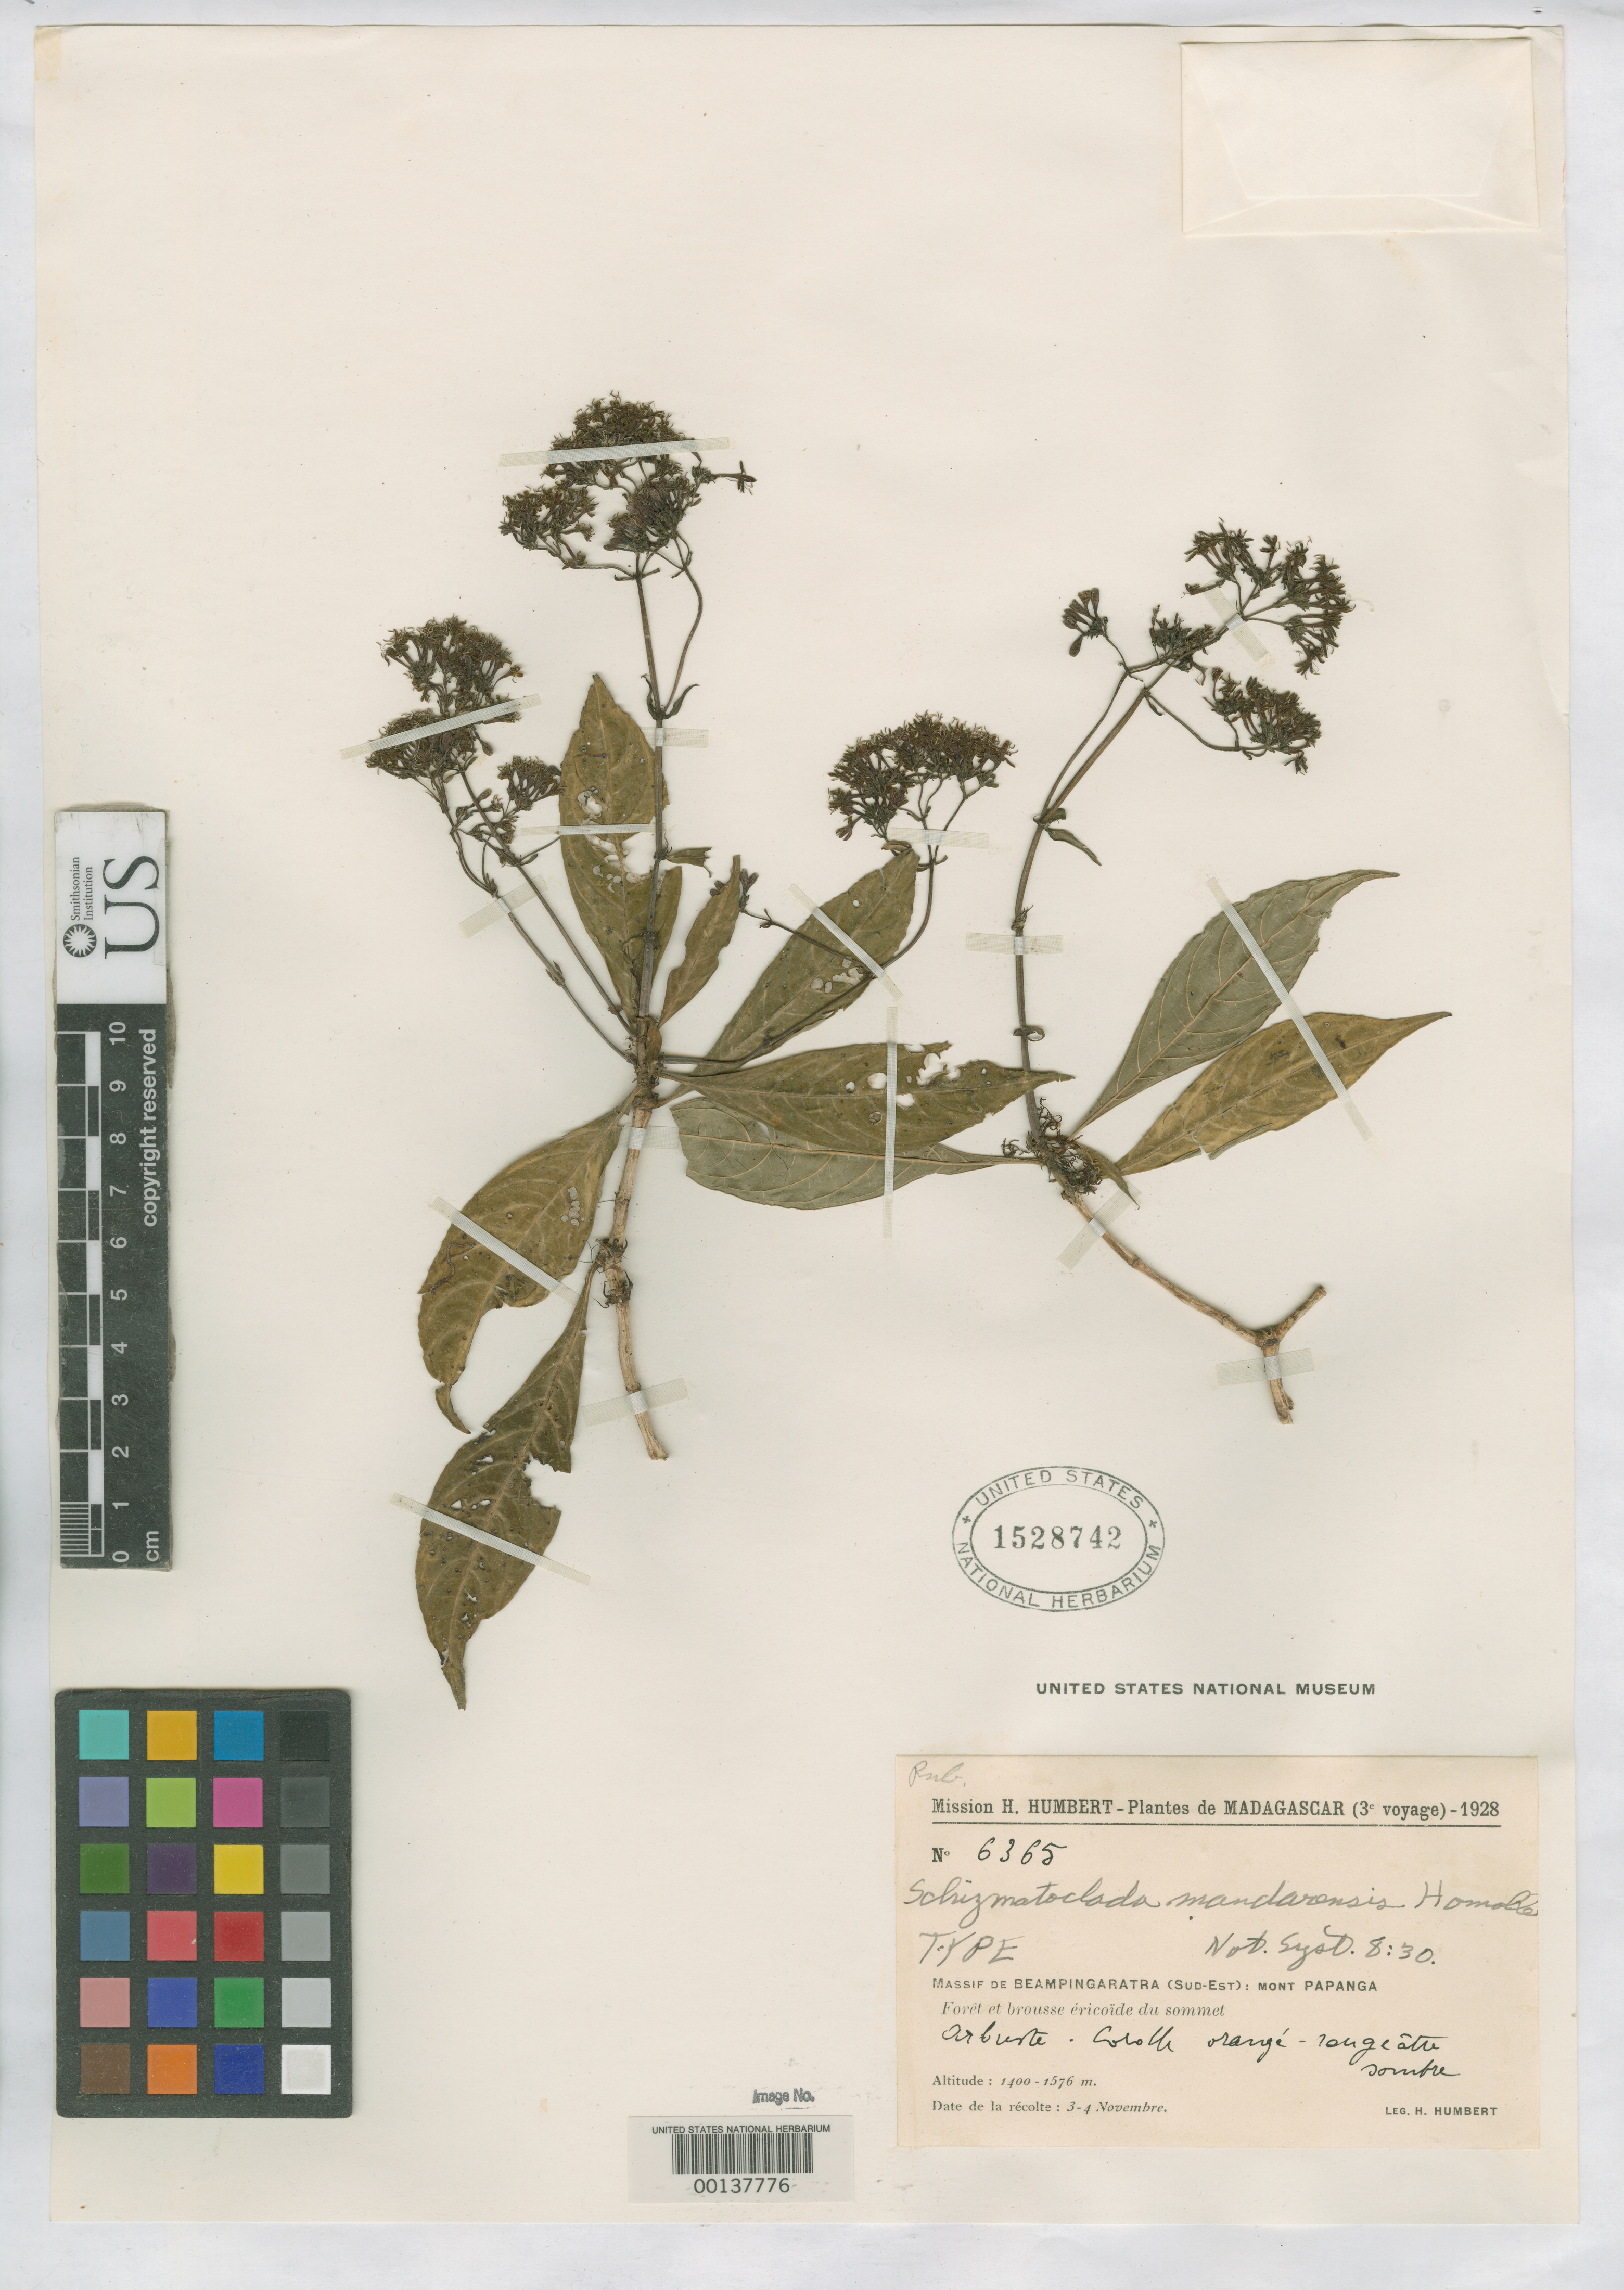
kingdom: Plantae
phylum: Tracheophyta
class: Magnoliopsida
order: Gentianales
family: Rubiaceae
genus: Schismatoclada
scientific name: Schismatoclada mandrarensis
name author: Homolle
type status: Syntype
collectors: H. Humbert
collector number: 6365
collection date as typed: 03 Nov 1928 to 04 Nov 1928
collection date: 1928-11-03/1928-11-04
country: Madagascar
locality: Massif de Beampingaratra, Mont Papanga.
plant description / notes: One of two collections cited in protologue, this specimen annotated as "TYPE".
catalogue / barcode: US 1528742